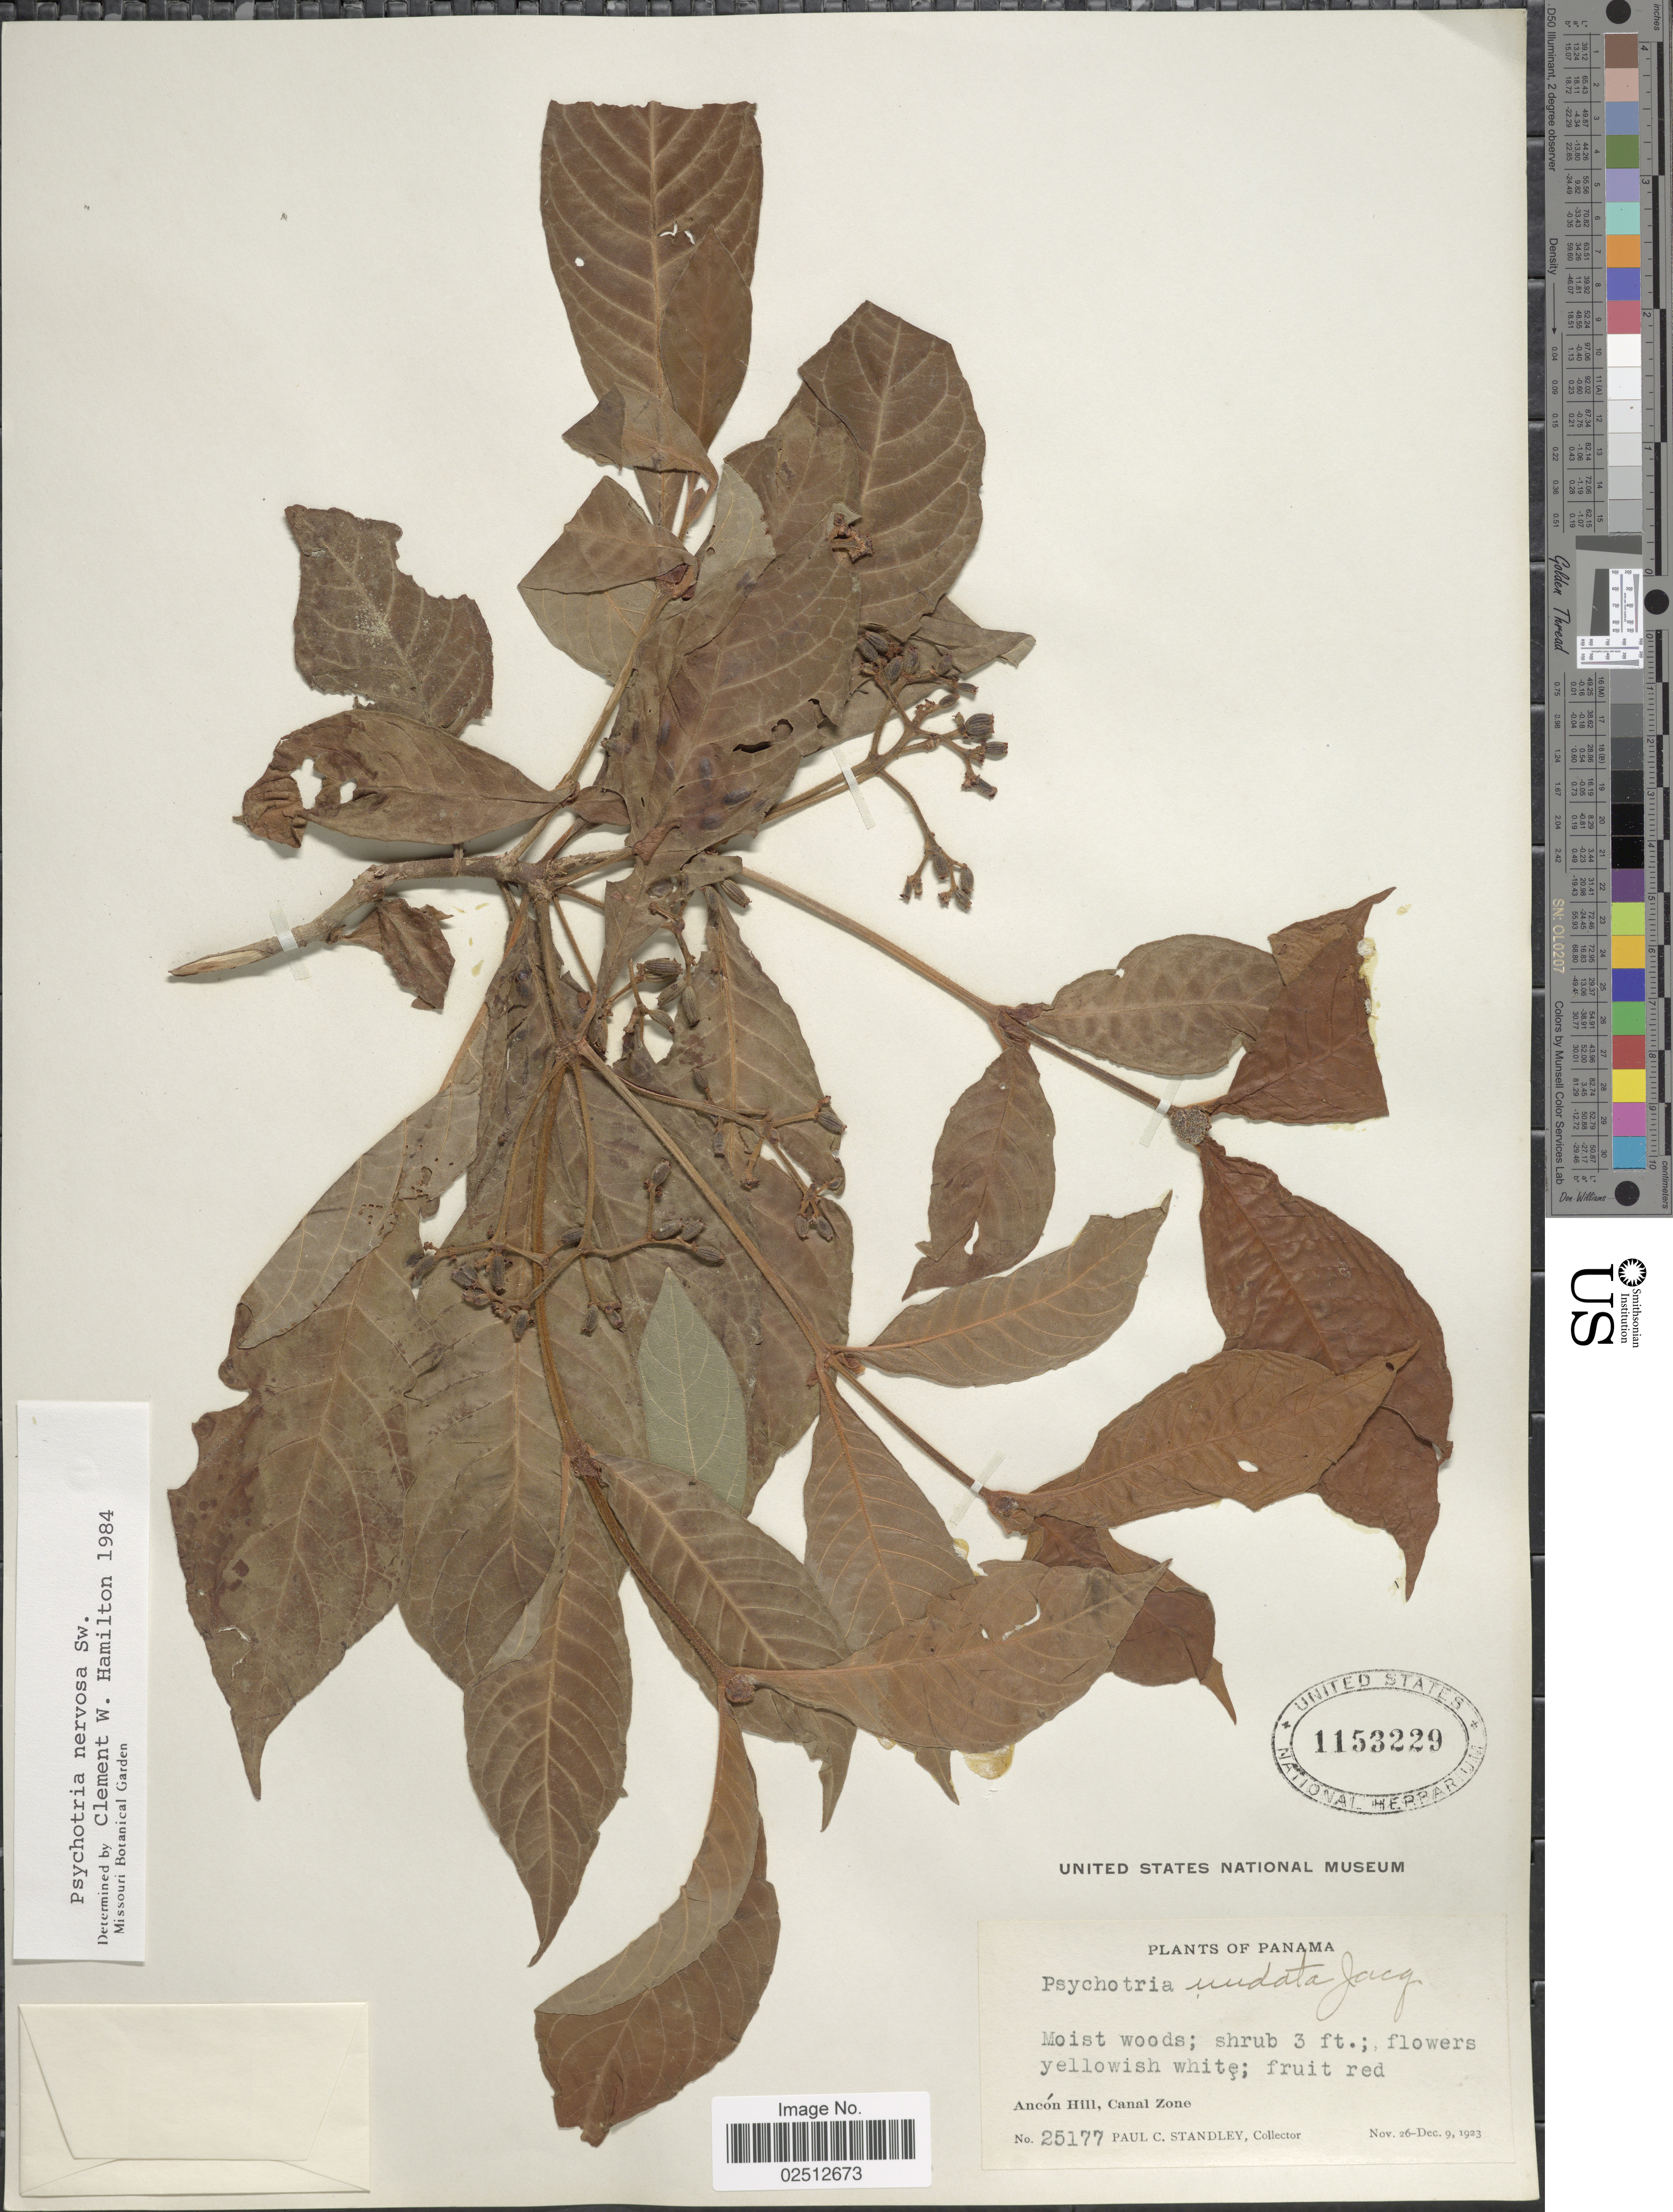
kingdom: Plantae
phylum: Tracheophyta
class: Magnoliopsida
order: Gentianales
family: Rubiaceae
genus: Psychotria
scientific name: Psychotria nervosa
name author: Sw.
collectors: P. C. Standley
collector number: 25177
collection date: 1923-11-26/1923-12-09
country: Panama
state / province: Colón / Panamá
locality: Ancon Hill, Canal Zone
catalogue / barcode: US 1153229